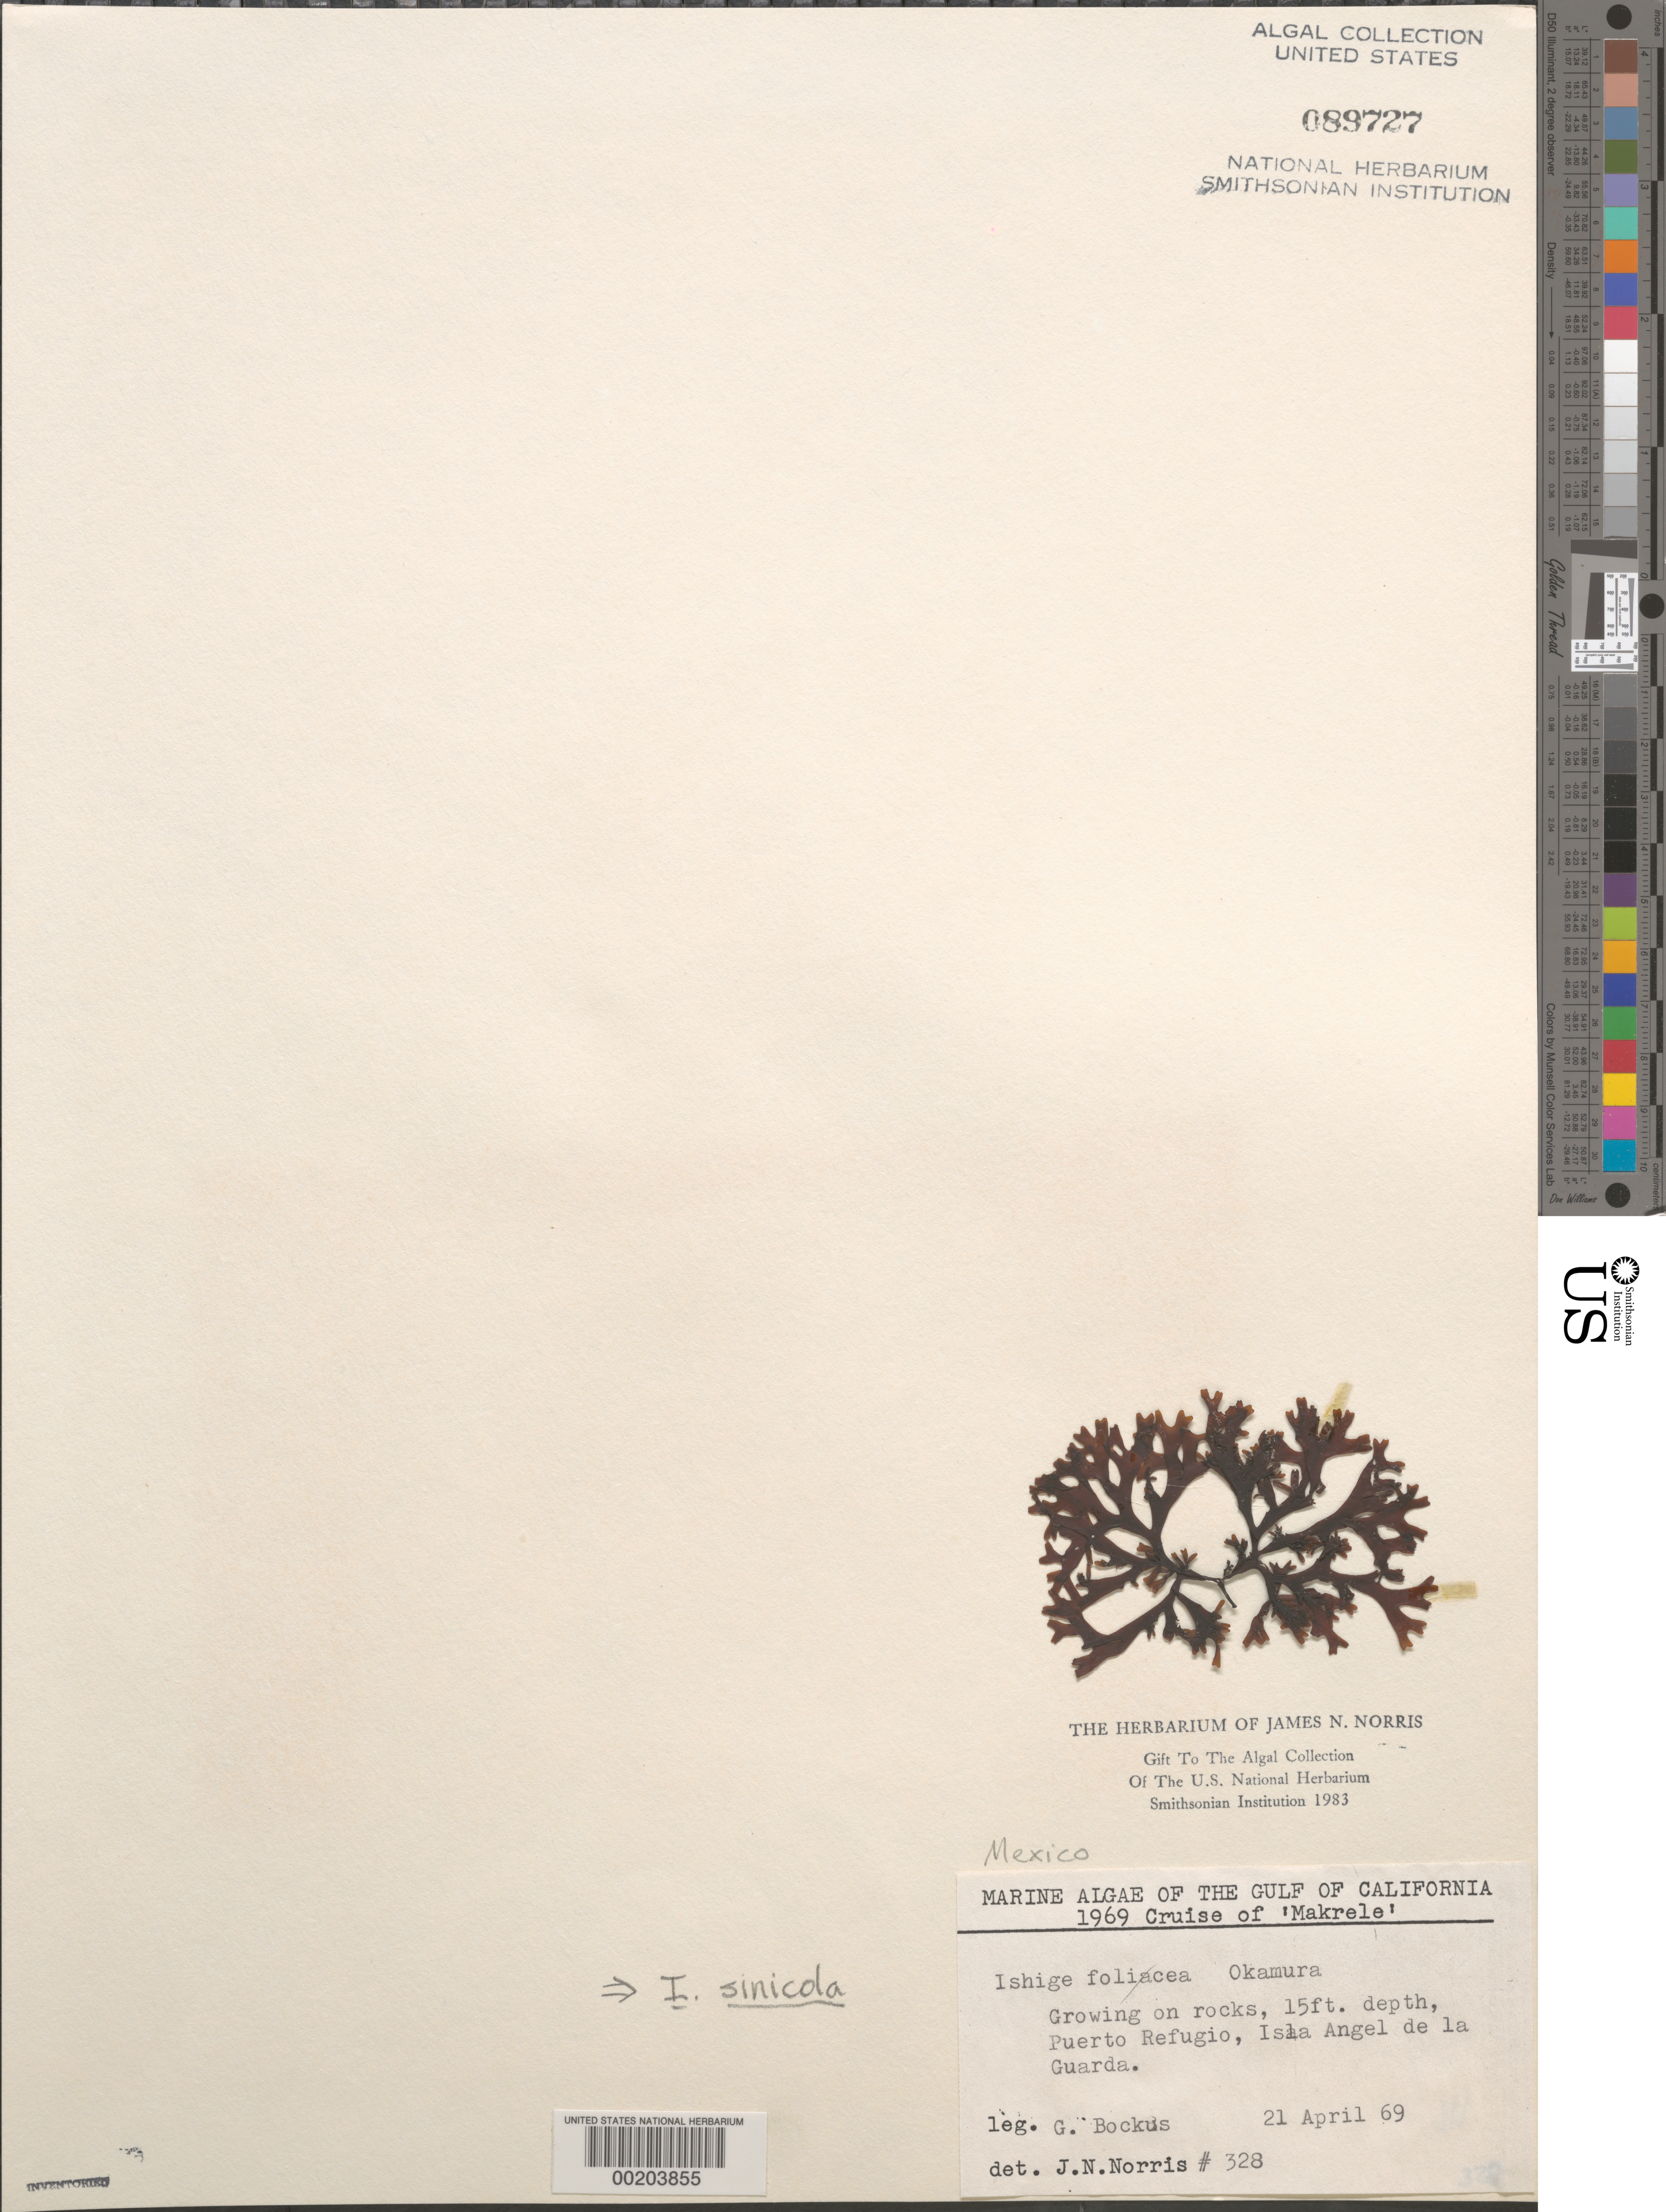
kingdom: Chromista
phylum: Ochrophyta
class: Phaeophyceae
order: Ishigeales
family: Ishigeaceae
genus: Ishige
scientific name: Ishige sinicola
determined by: Norris, James N.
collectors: G. Bockus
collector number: JN-328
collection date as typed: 21 Apr 1969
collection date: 1969-04-21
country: Mexico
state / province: Baja California Norte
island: Isla Angel de la Guarda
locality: Puerto Refugio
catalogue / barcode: US 89727